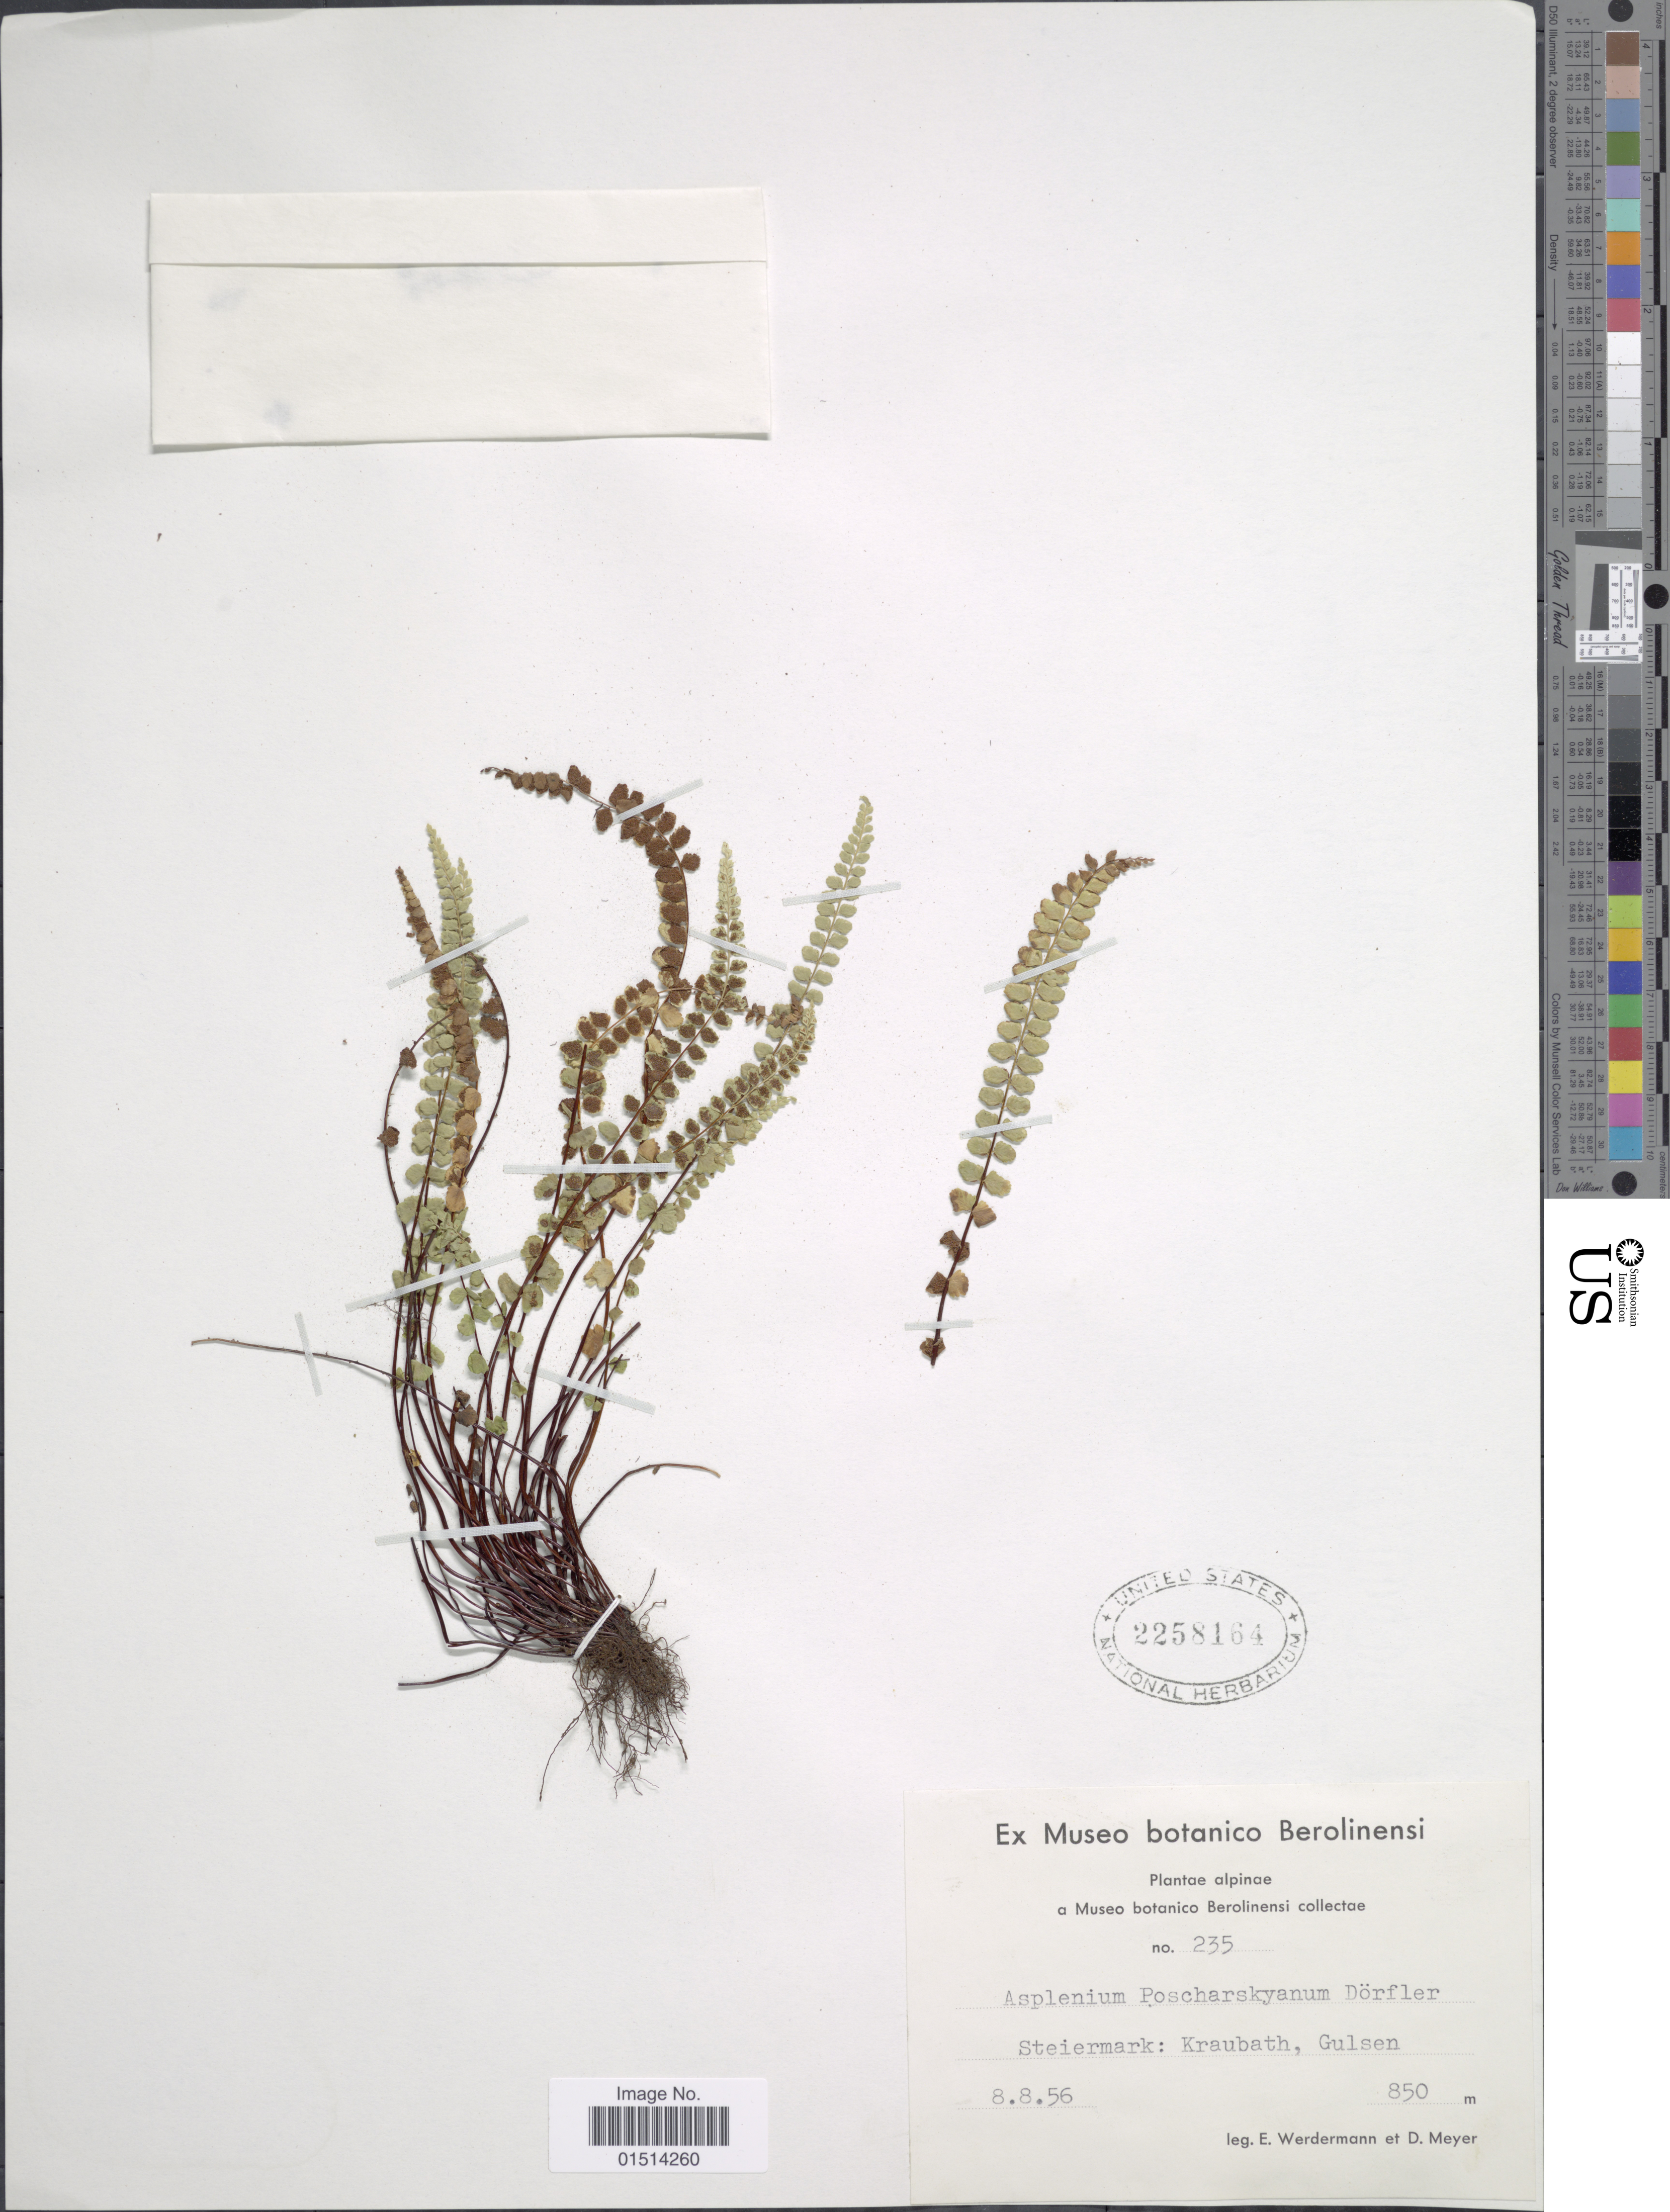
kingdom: Plantae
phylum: Tracheophyta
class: Polypodiopsida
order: Polypodiales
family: Aspleniaceae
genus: Asplenium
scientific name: Asplenium sp.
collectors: E. Werdermann & D. Busemeyer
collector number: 235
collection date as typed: Transcribed d/m/y: 8/8/56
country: Austria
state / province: Steiermark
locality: Alpinae, Steiermark: Kraubath, Gulsen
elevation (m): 850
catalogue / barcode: US 2258164